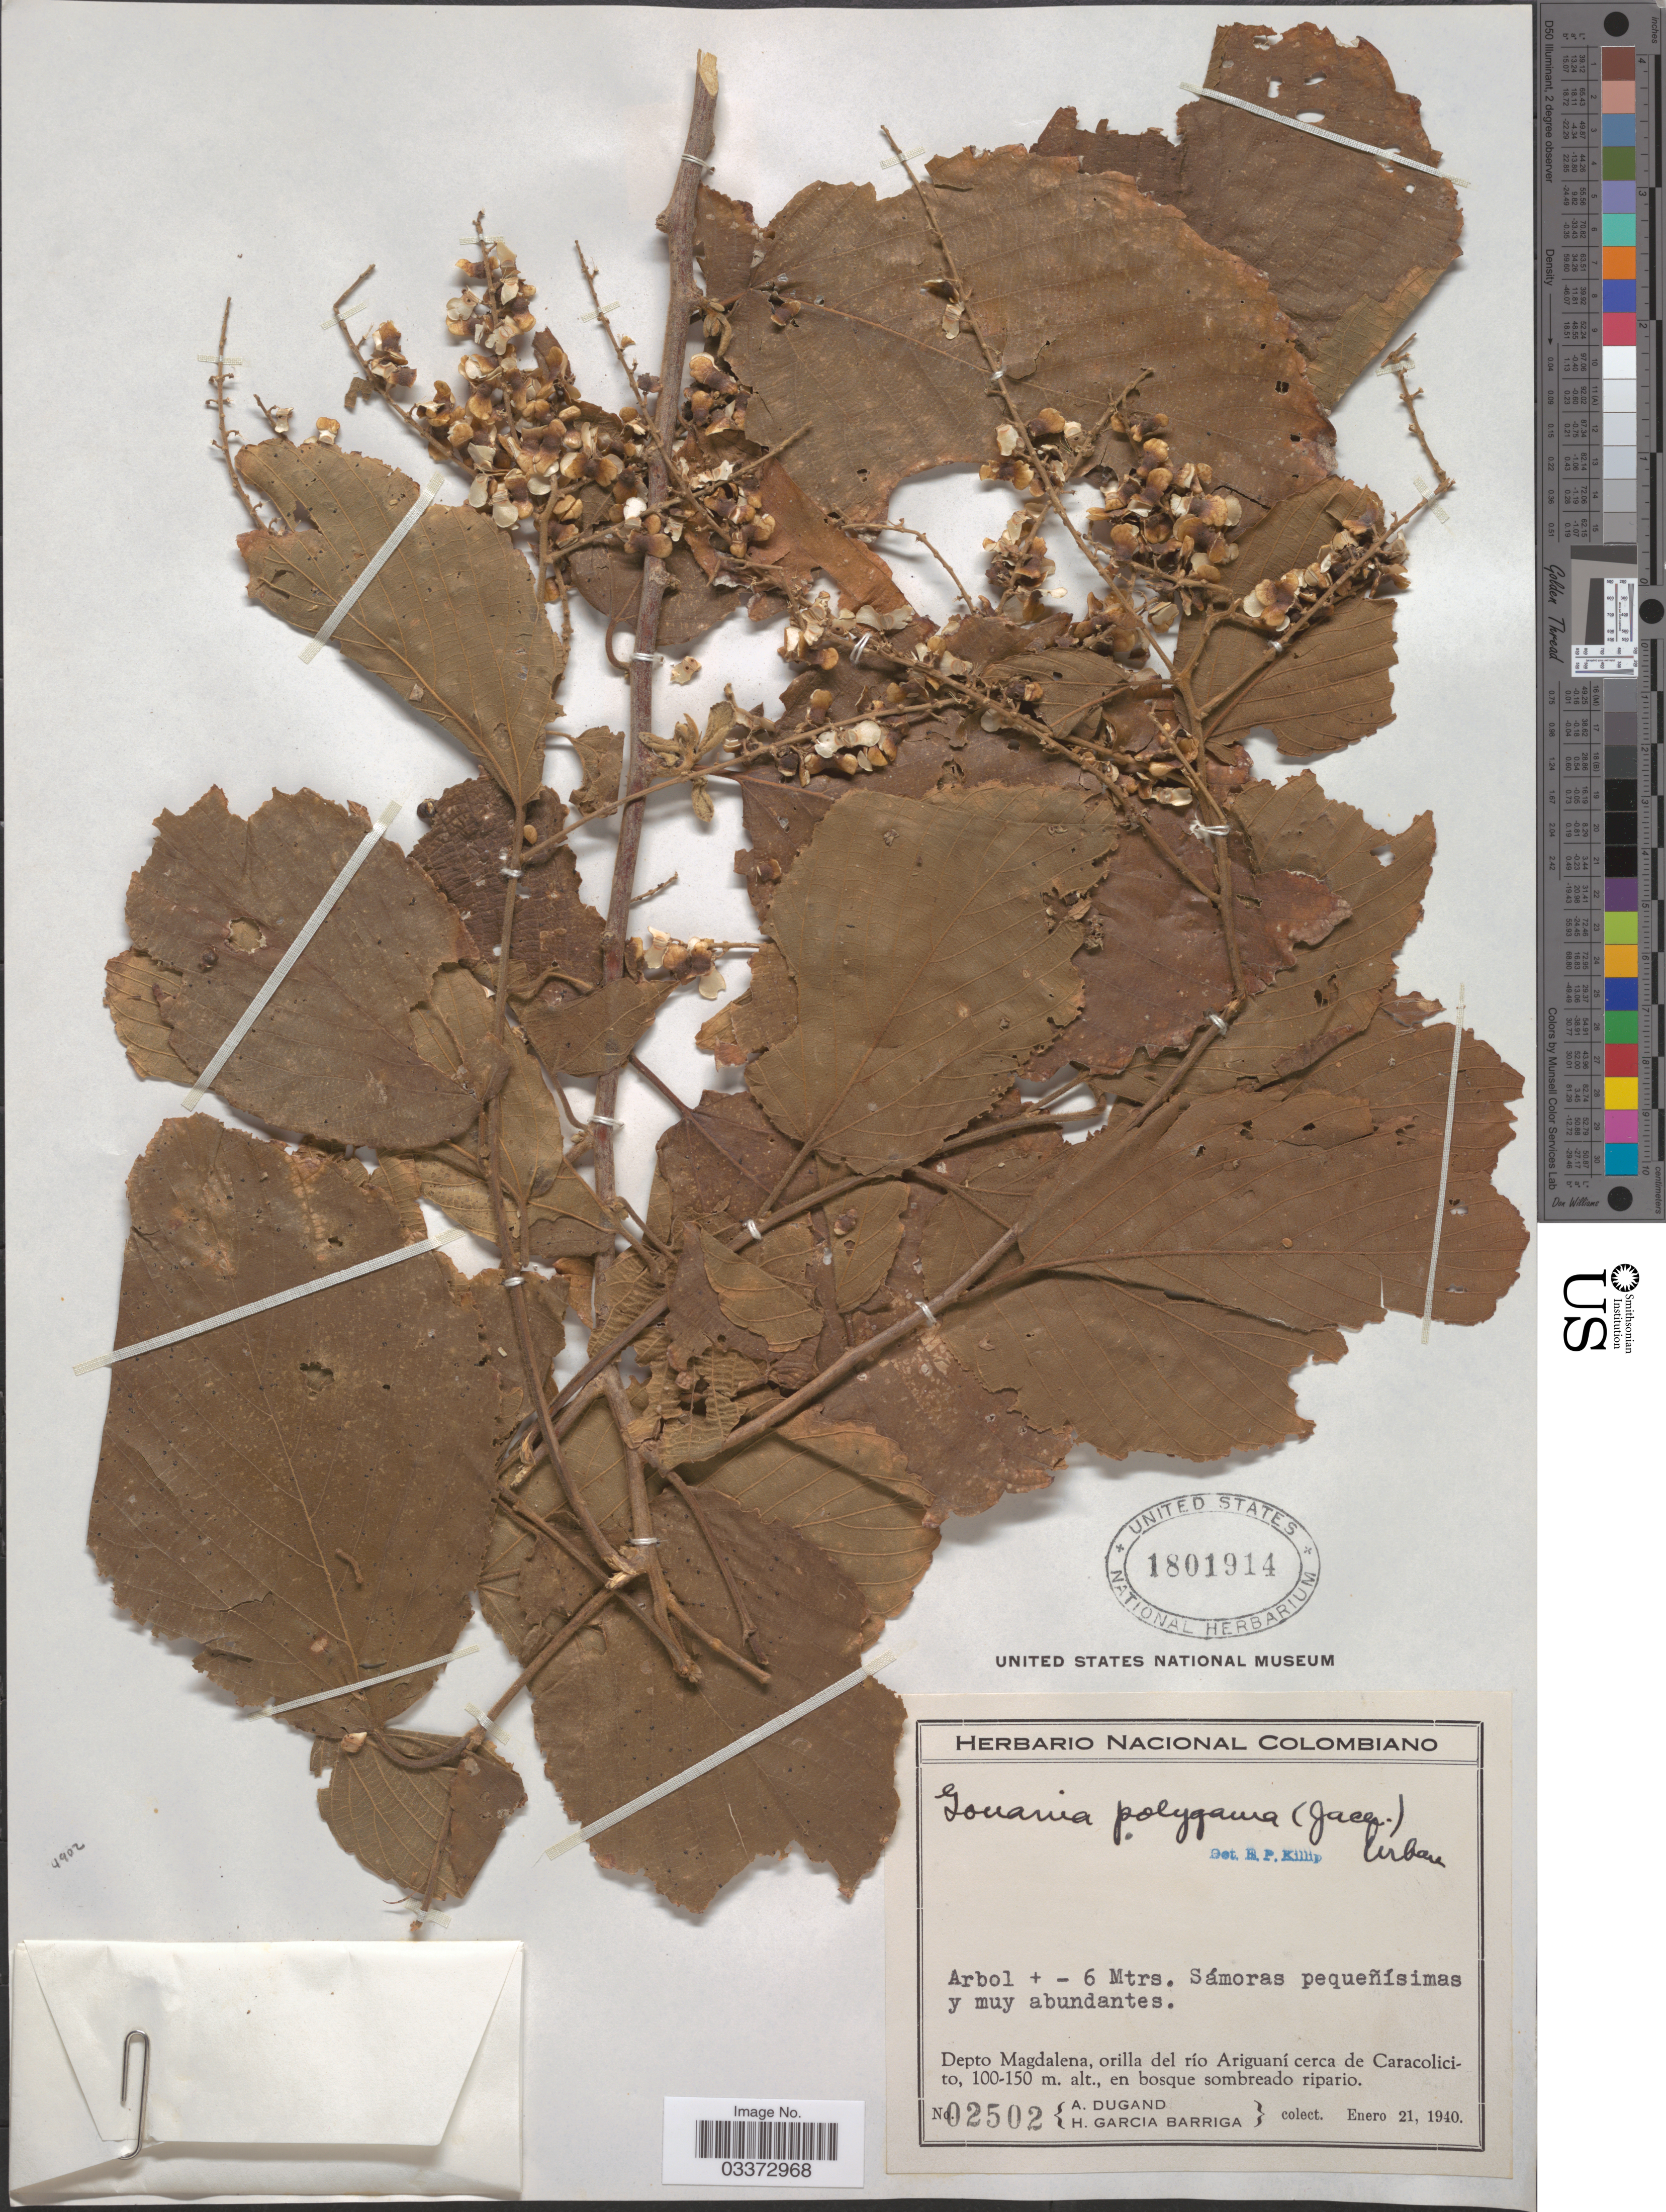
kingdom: Plantae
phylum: Tracheophyta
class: Magnoliopsida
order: Rosales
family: Rhamnaceae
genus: Gouania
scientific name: Gouania polygama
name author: (Jacq.) Urb.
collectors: A. Dugand & H. García Barriga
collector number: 02502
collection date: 1940-01-21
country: Colombia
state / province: Magdalena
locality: Depto Magdalena, orilla del río Ariguaní cerca de Caracolicito.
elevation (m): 100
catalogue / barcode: US 1801914